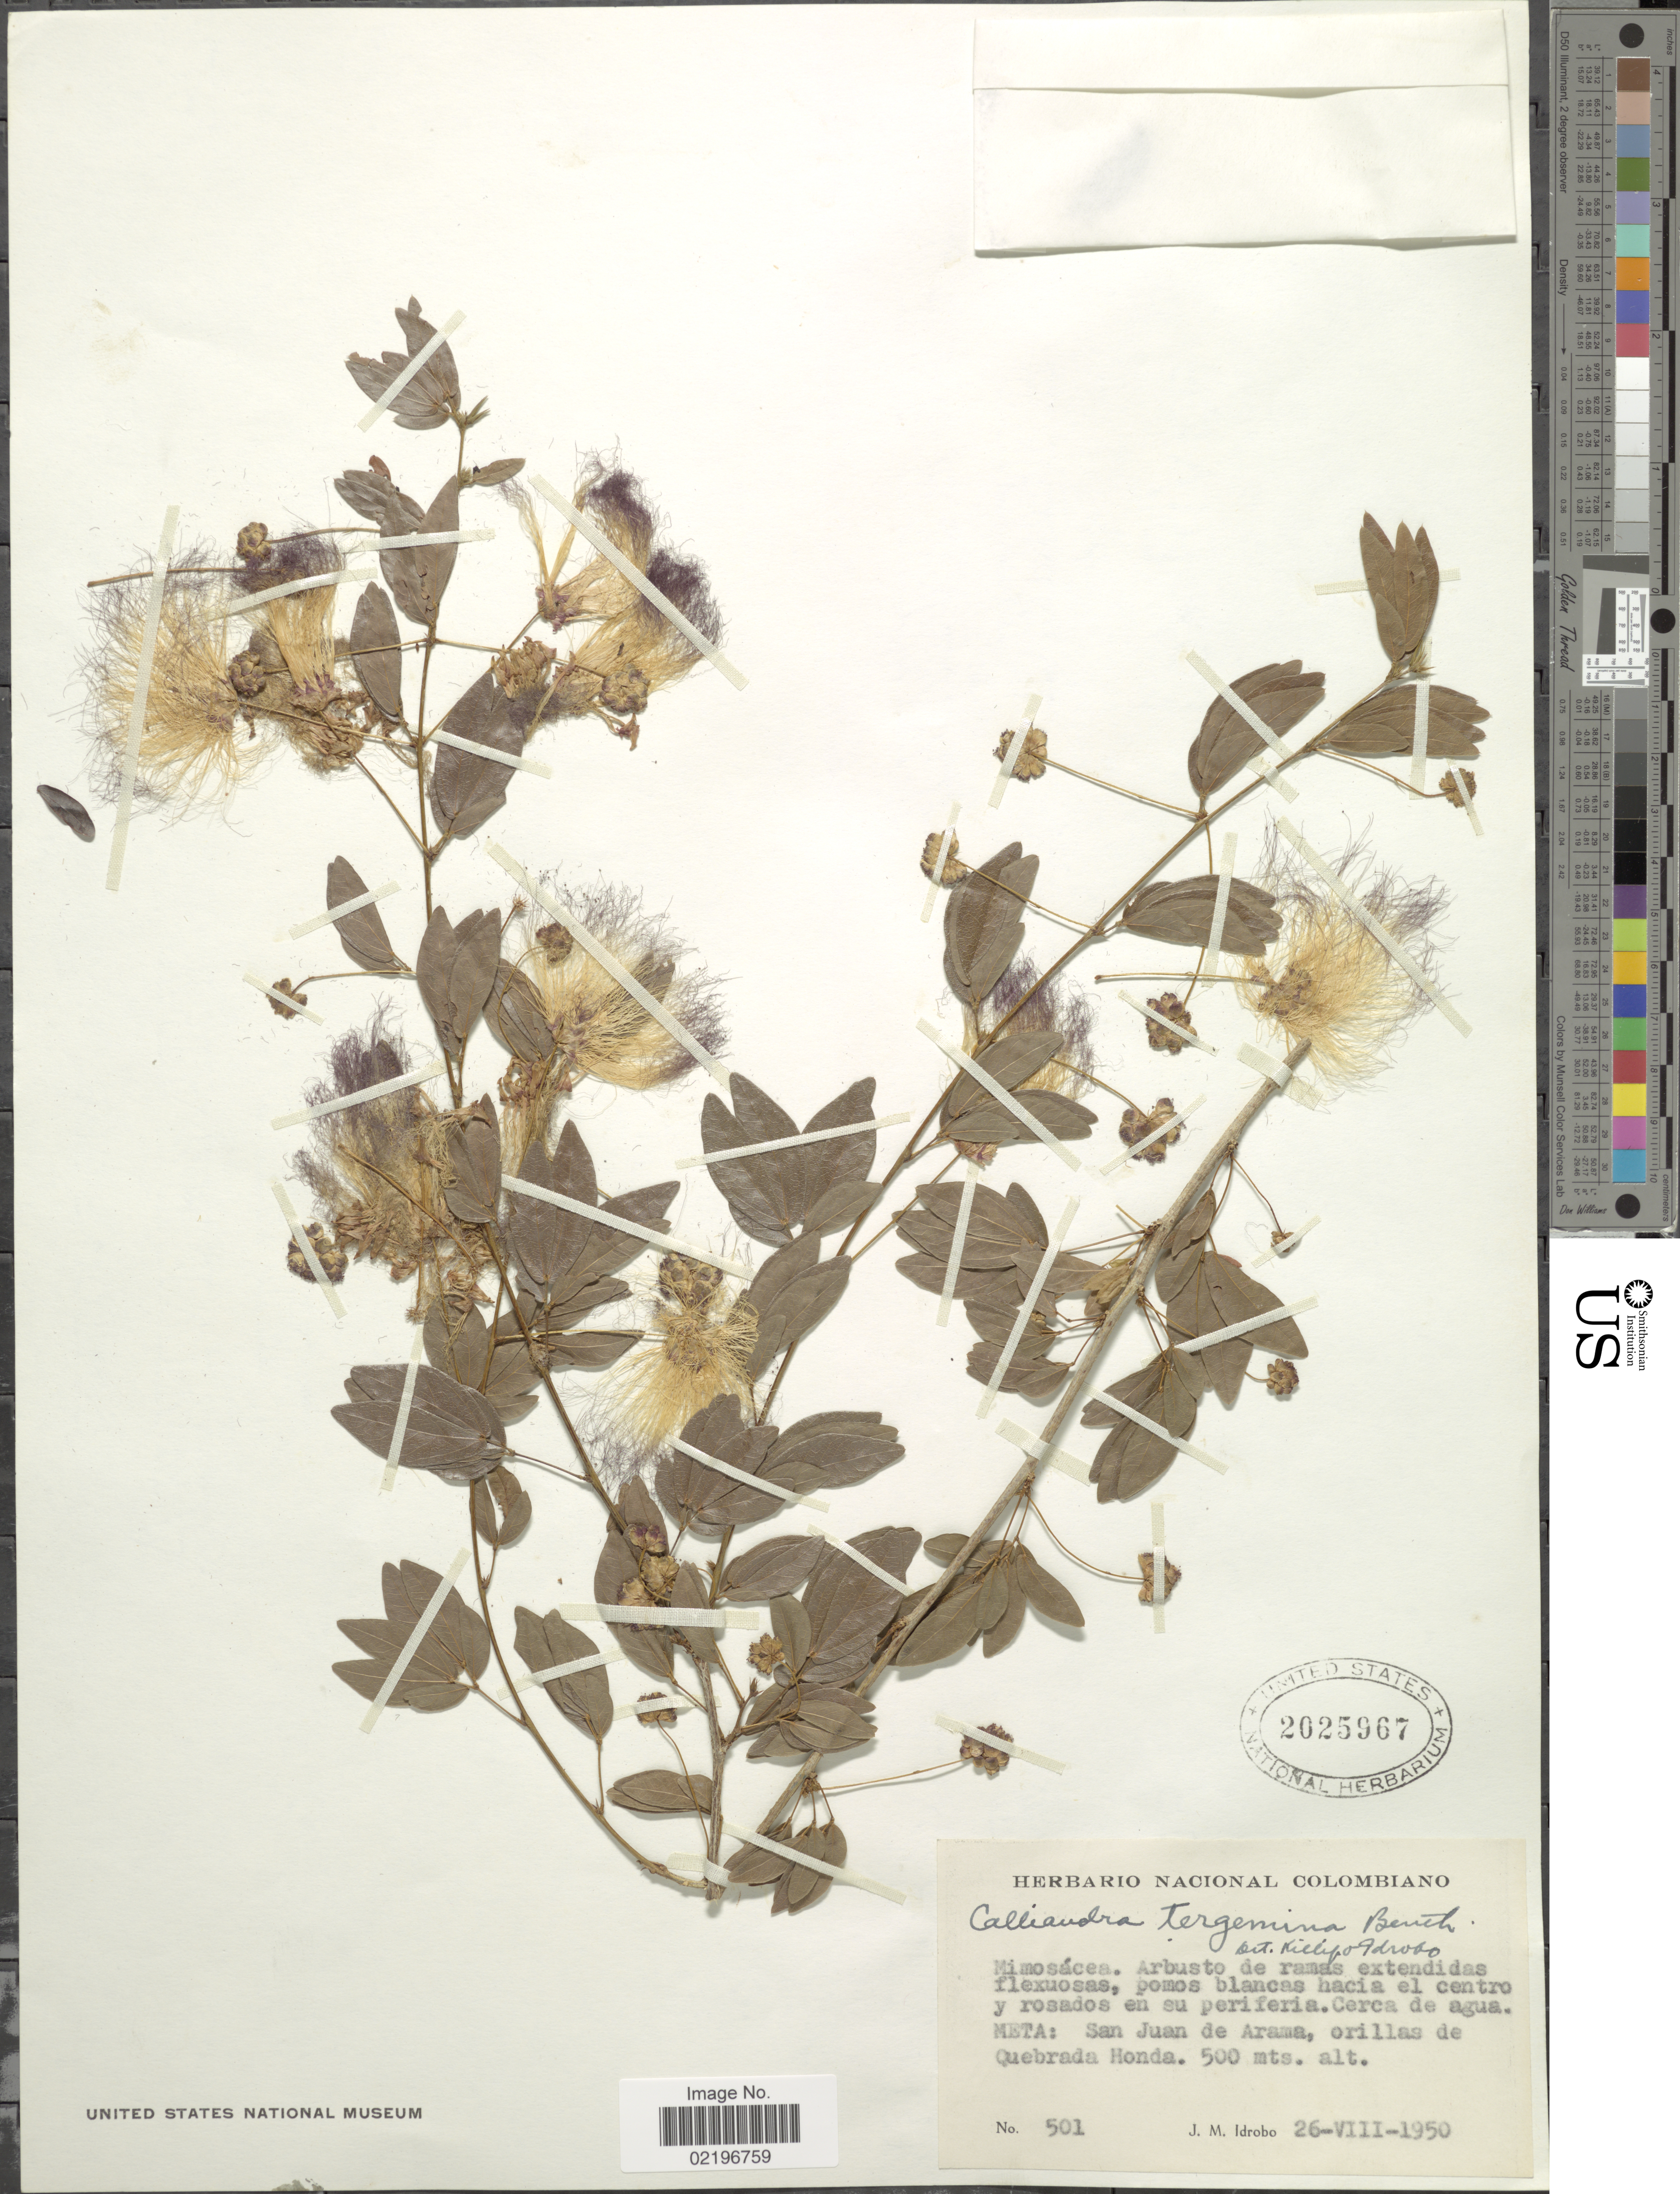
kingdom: Plantae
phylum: Tracheophyta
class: Magnoliopsida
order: Fabales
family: Fabaceae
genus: Calliandra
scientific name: Calliandra tergemina var. emarginata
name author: (Willd.) Barneby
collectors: J. M. Idrobo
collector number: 501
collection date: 1950-08-26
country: Colombia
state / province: Meta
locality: San Juan de Arama, orillas de Quebrada Honda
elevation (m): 500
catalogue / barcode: US 2025967